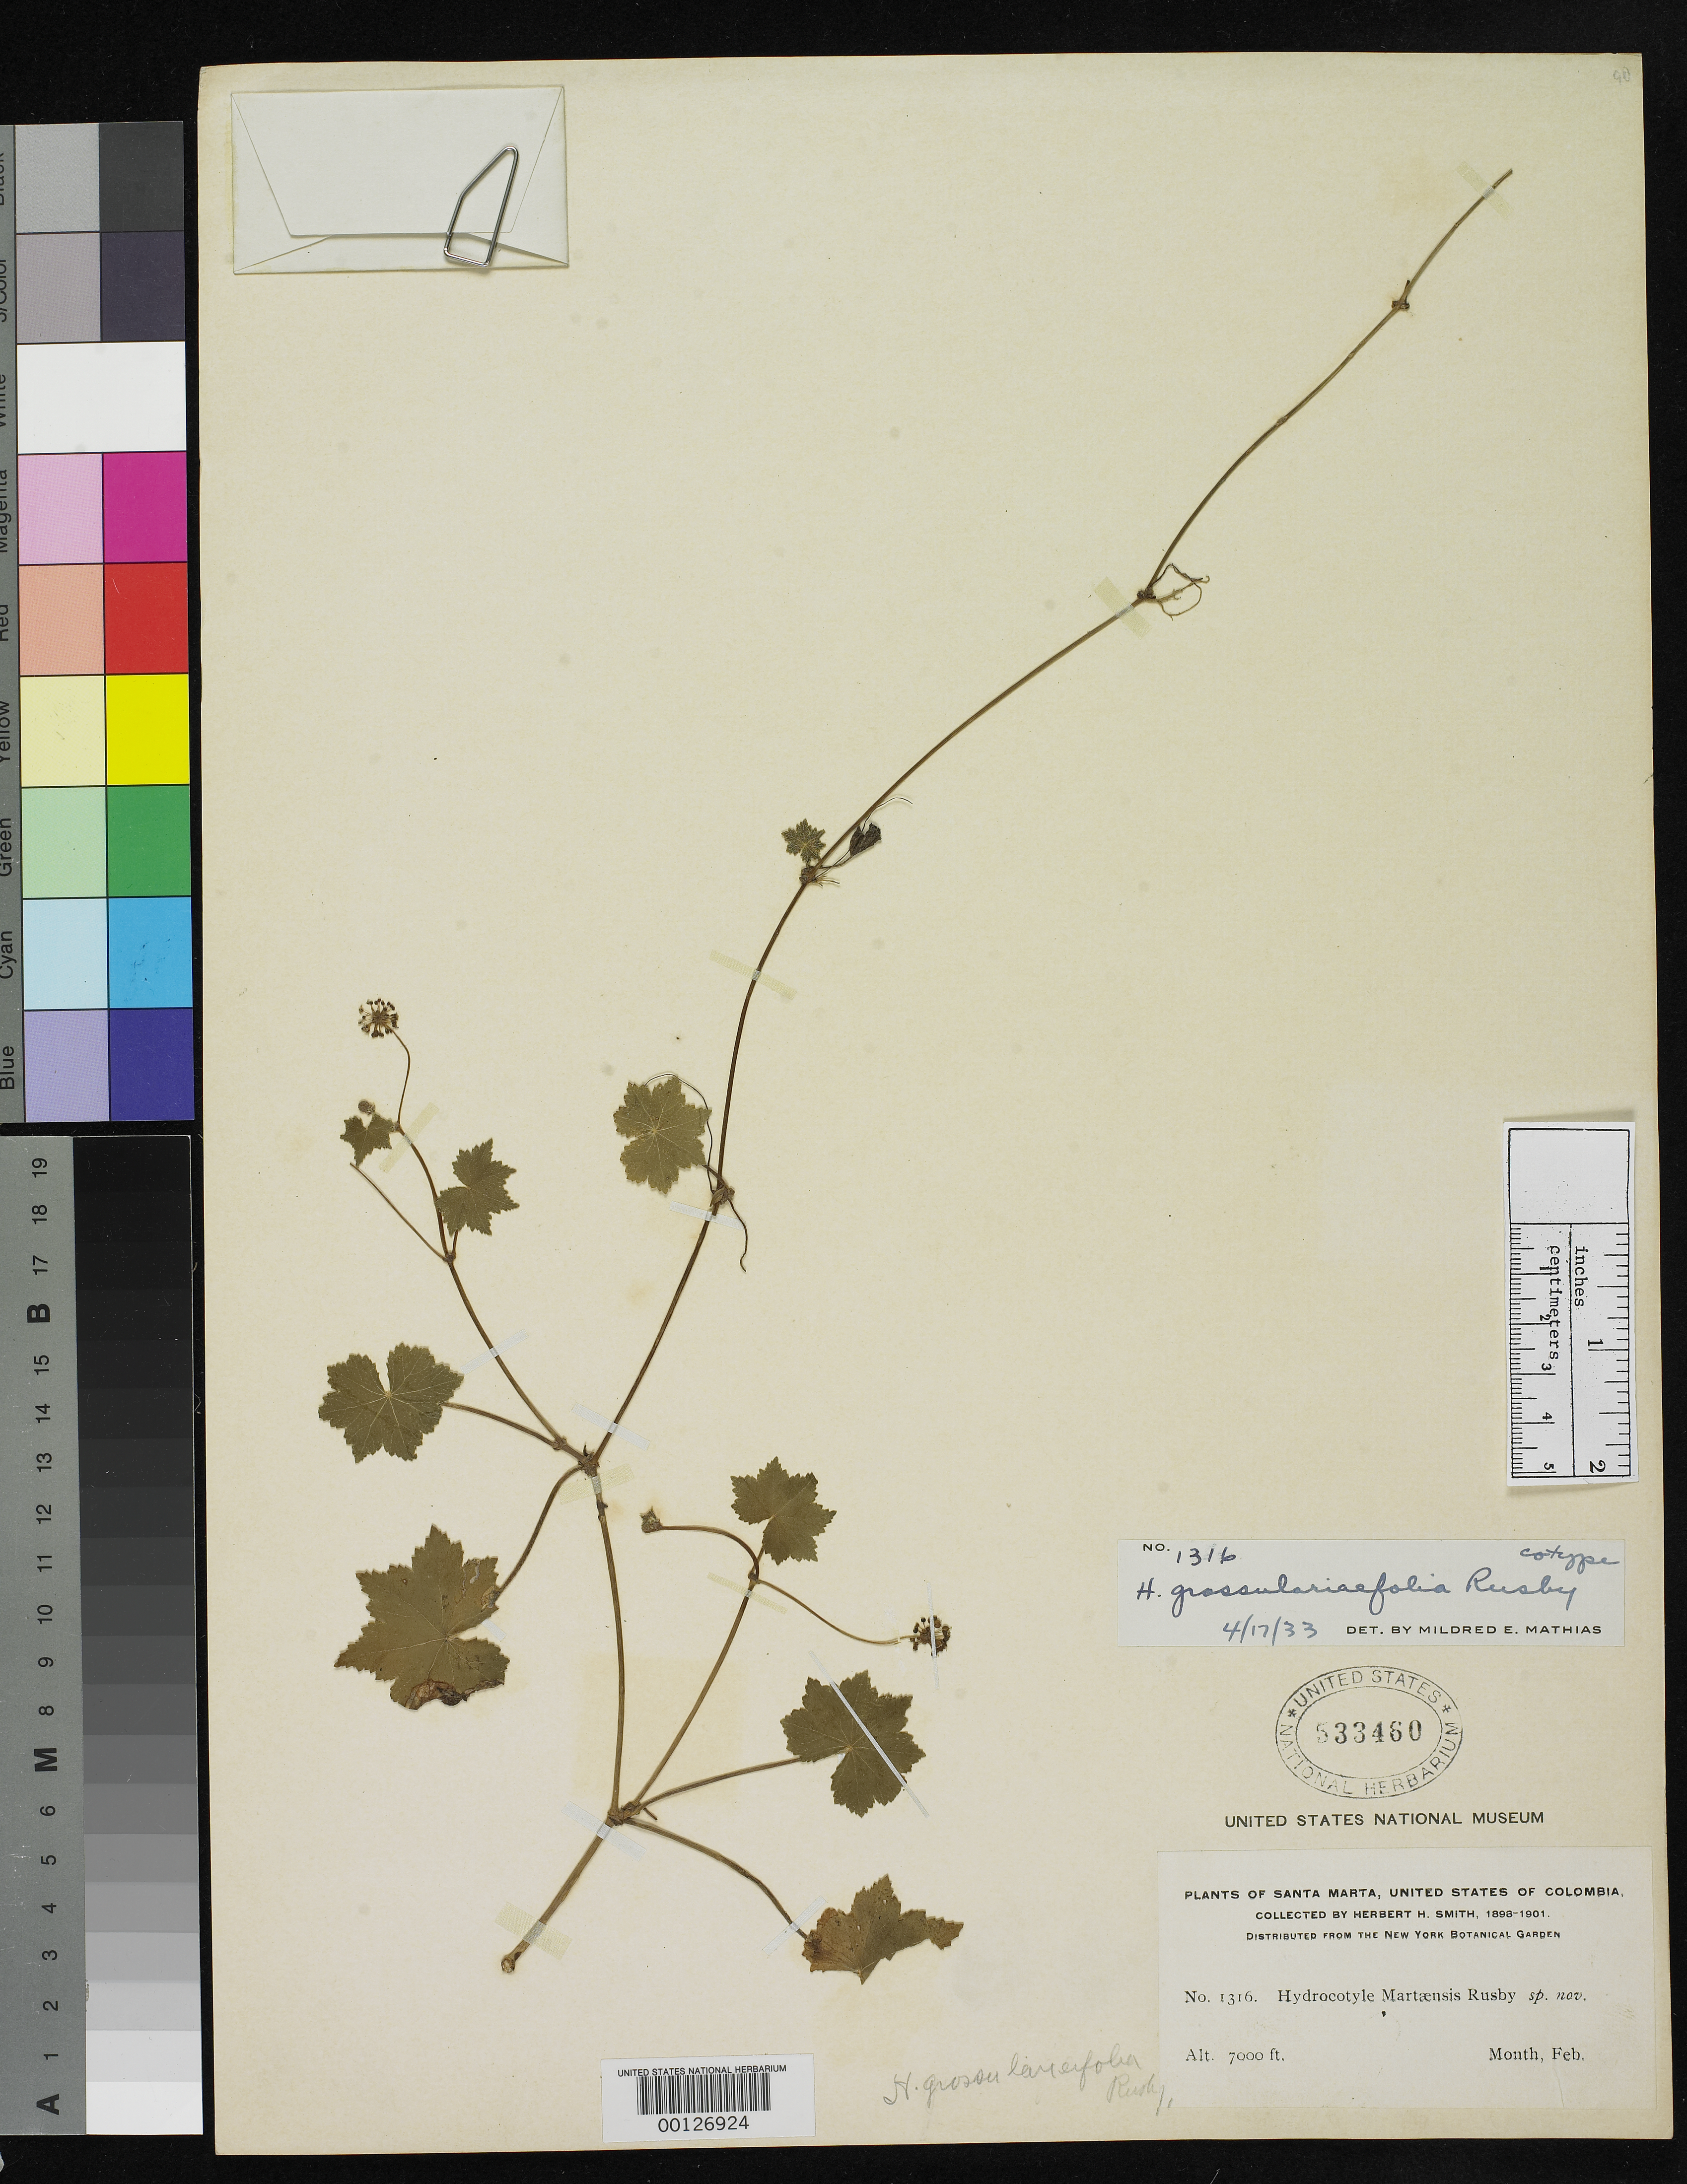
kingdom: Plantae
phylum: Tracheophyta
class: Magnoliopsida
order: Apiales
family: Araliaceae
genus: Hydrocotyle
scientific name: Hydrocotyle grossulariifolia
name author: Rusby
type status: Isosyntype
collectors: Herbert H. Smith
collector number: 1316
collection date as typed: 1898 to -- --- 1901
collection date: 1898/1901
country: Colombia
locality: Santa Marta.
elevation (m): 2134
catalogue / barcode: US 533460